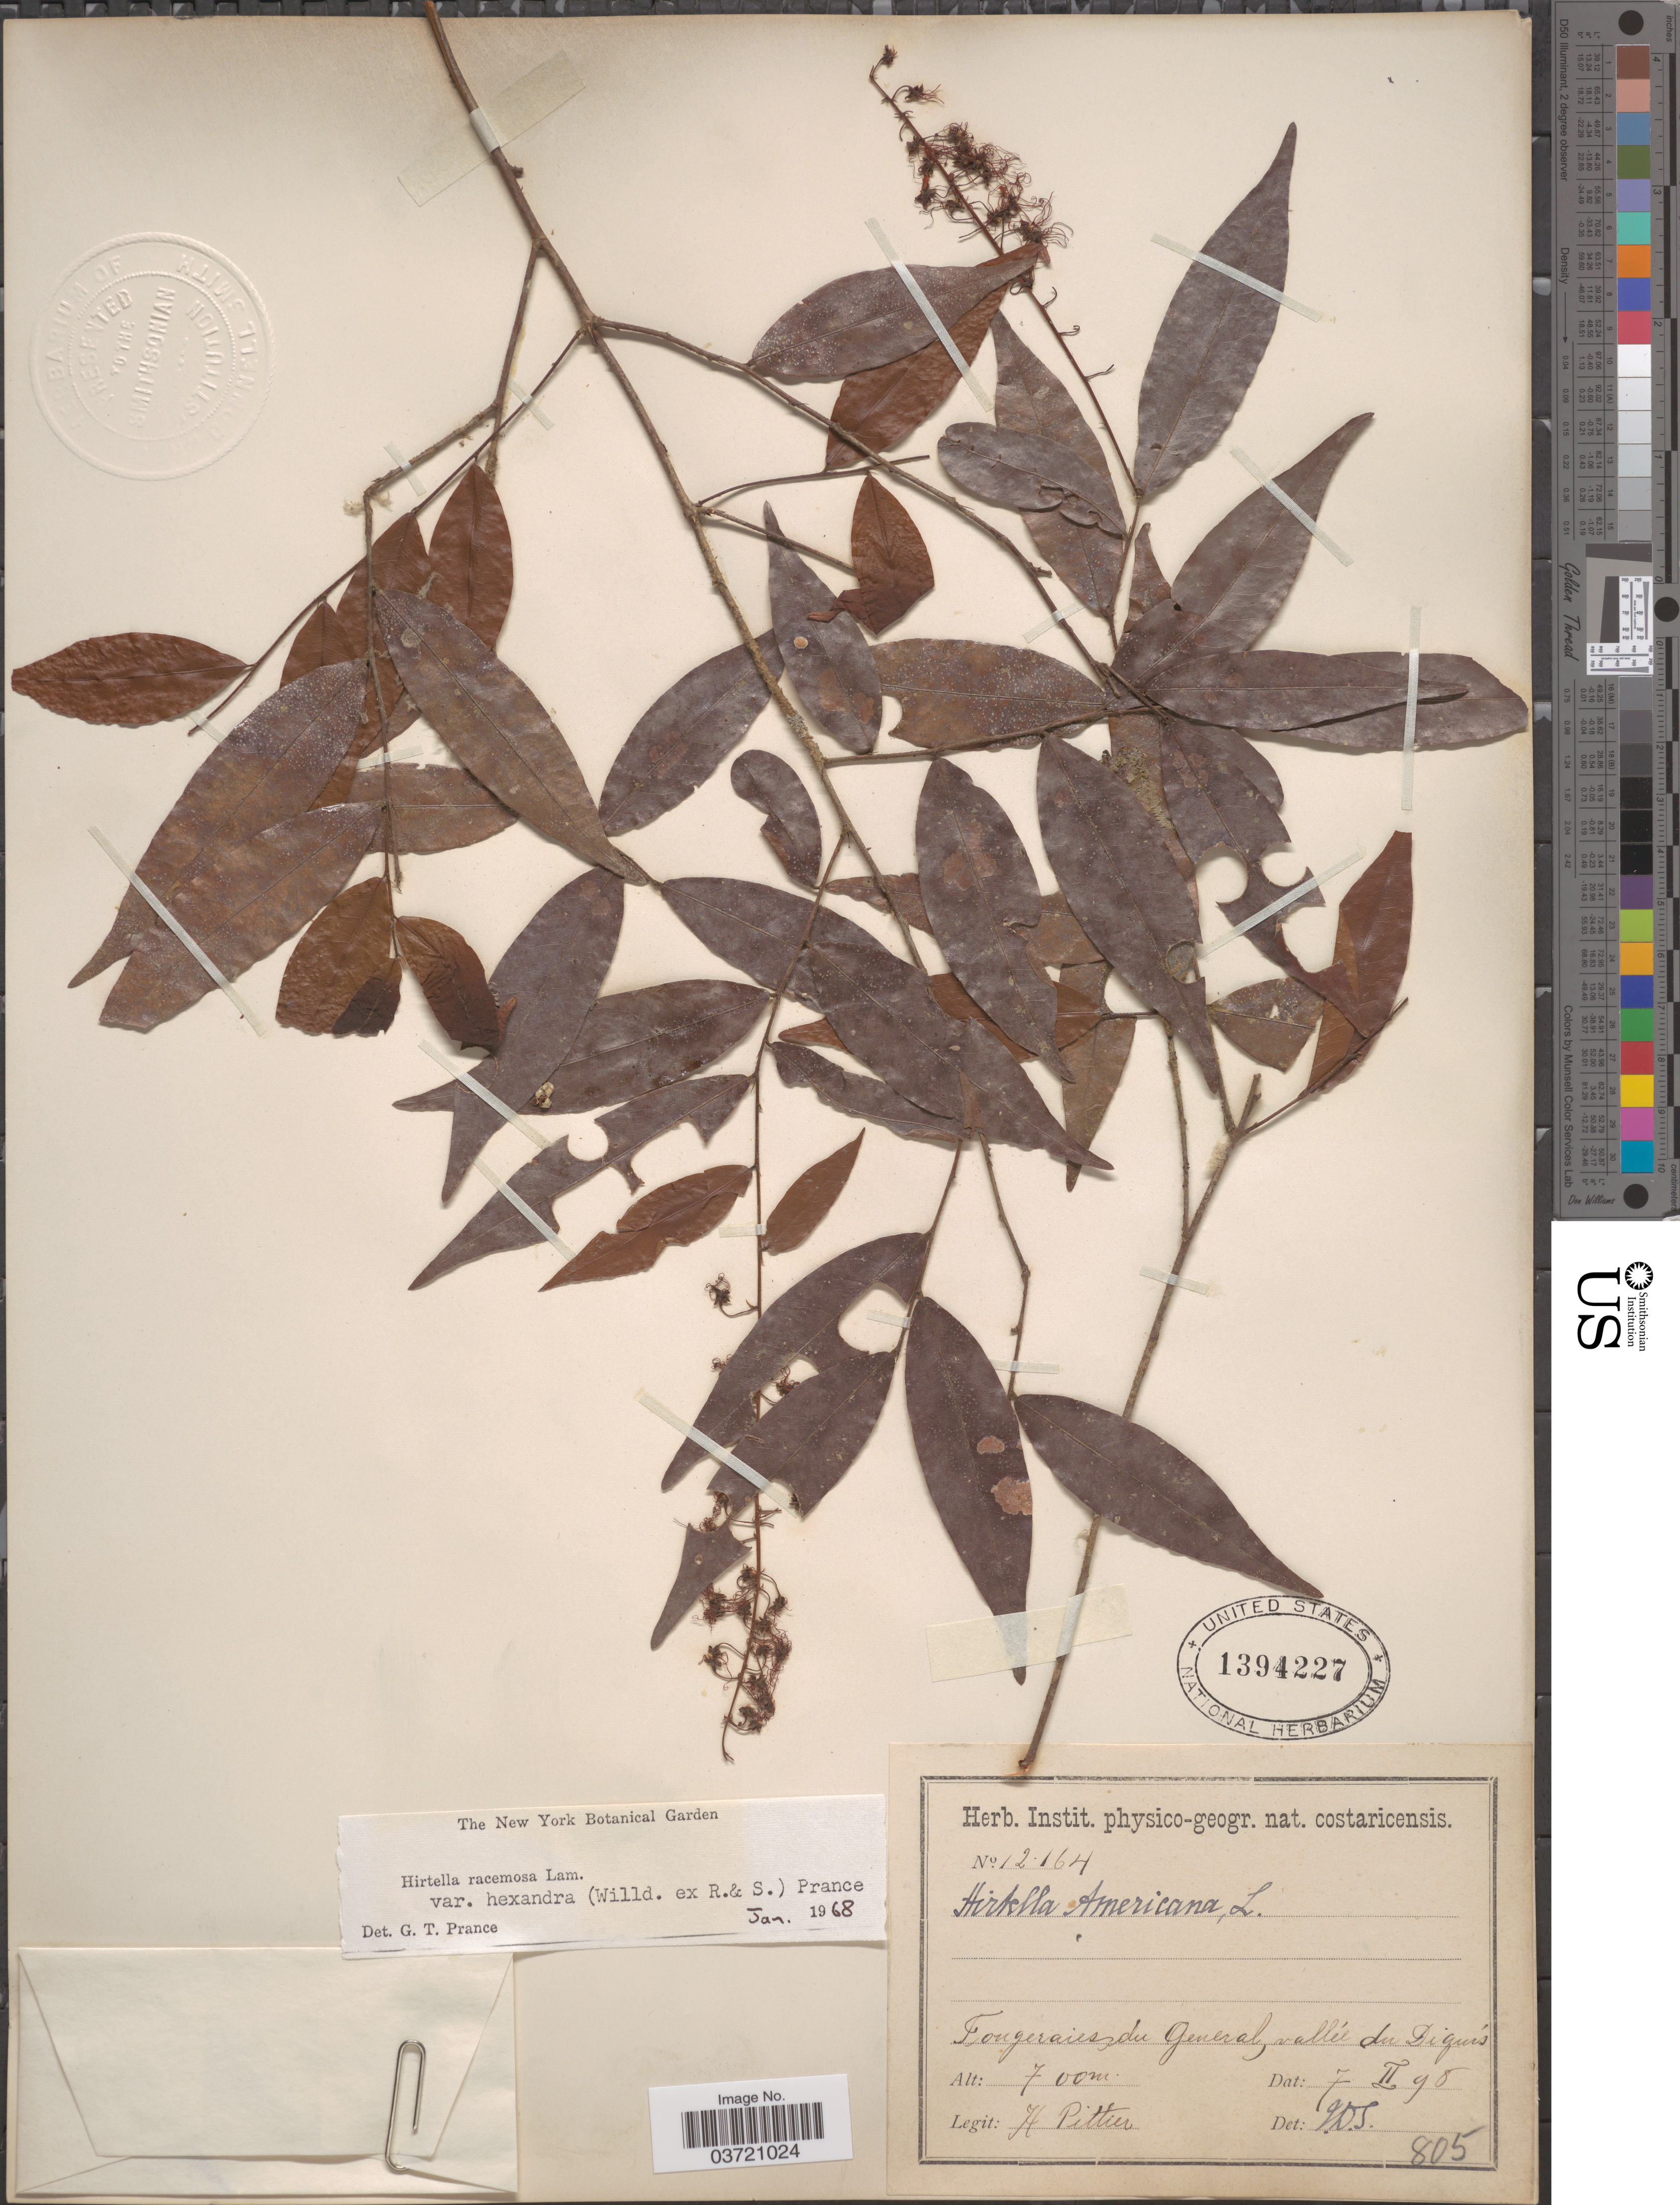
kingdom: Plantae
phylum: Tracheophyta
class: Magnoliopsida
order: Malpighiales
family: Chrysobalanaceae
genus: Hirtella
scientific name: Hirtella racemosa var. hexandra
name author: (Willd. ex Roem. & Schult.) Prance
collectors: H. F. Pittier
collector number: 12164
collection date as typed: Transcribed d/m/y: 7/2/98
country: Costa Rica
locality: Fongeraies du General, vallée du Diquis.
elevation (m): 700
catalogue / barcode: US 1394227